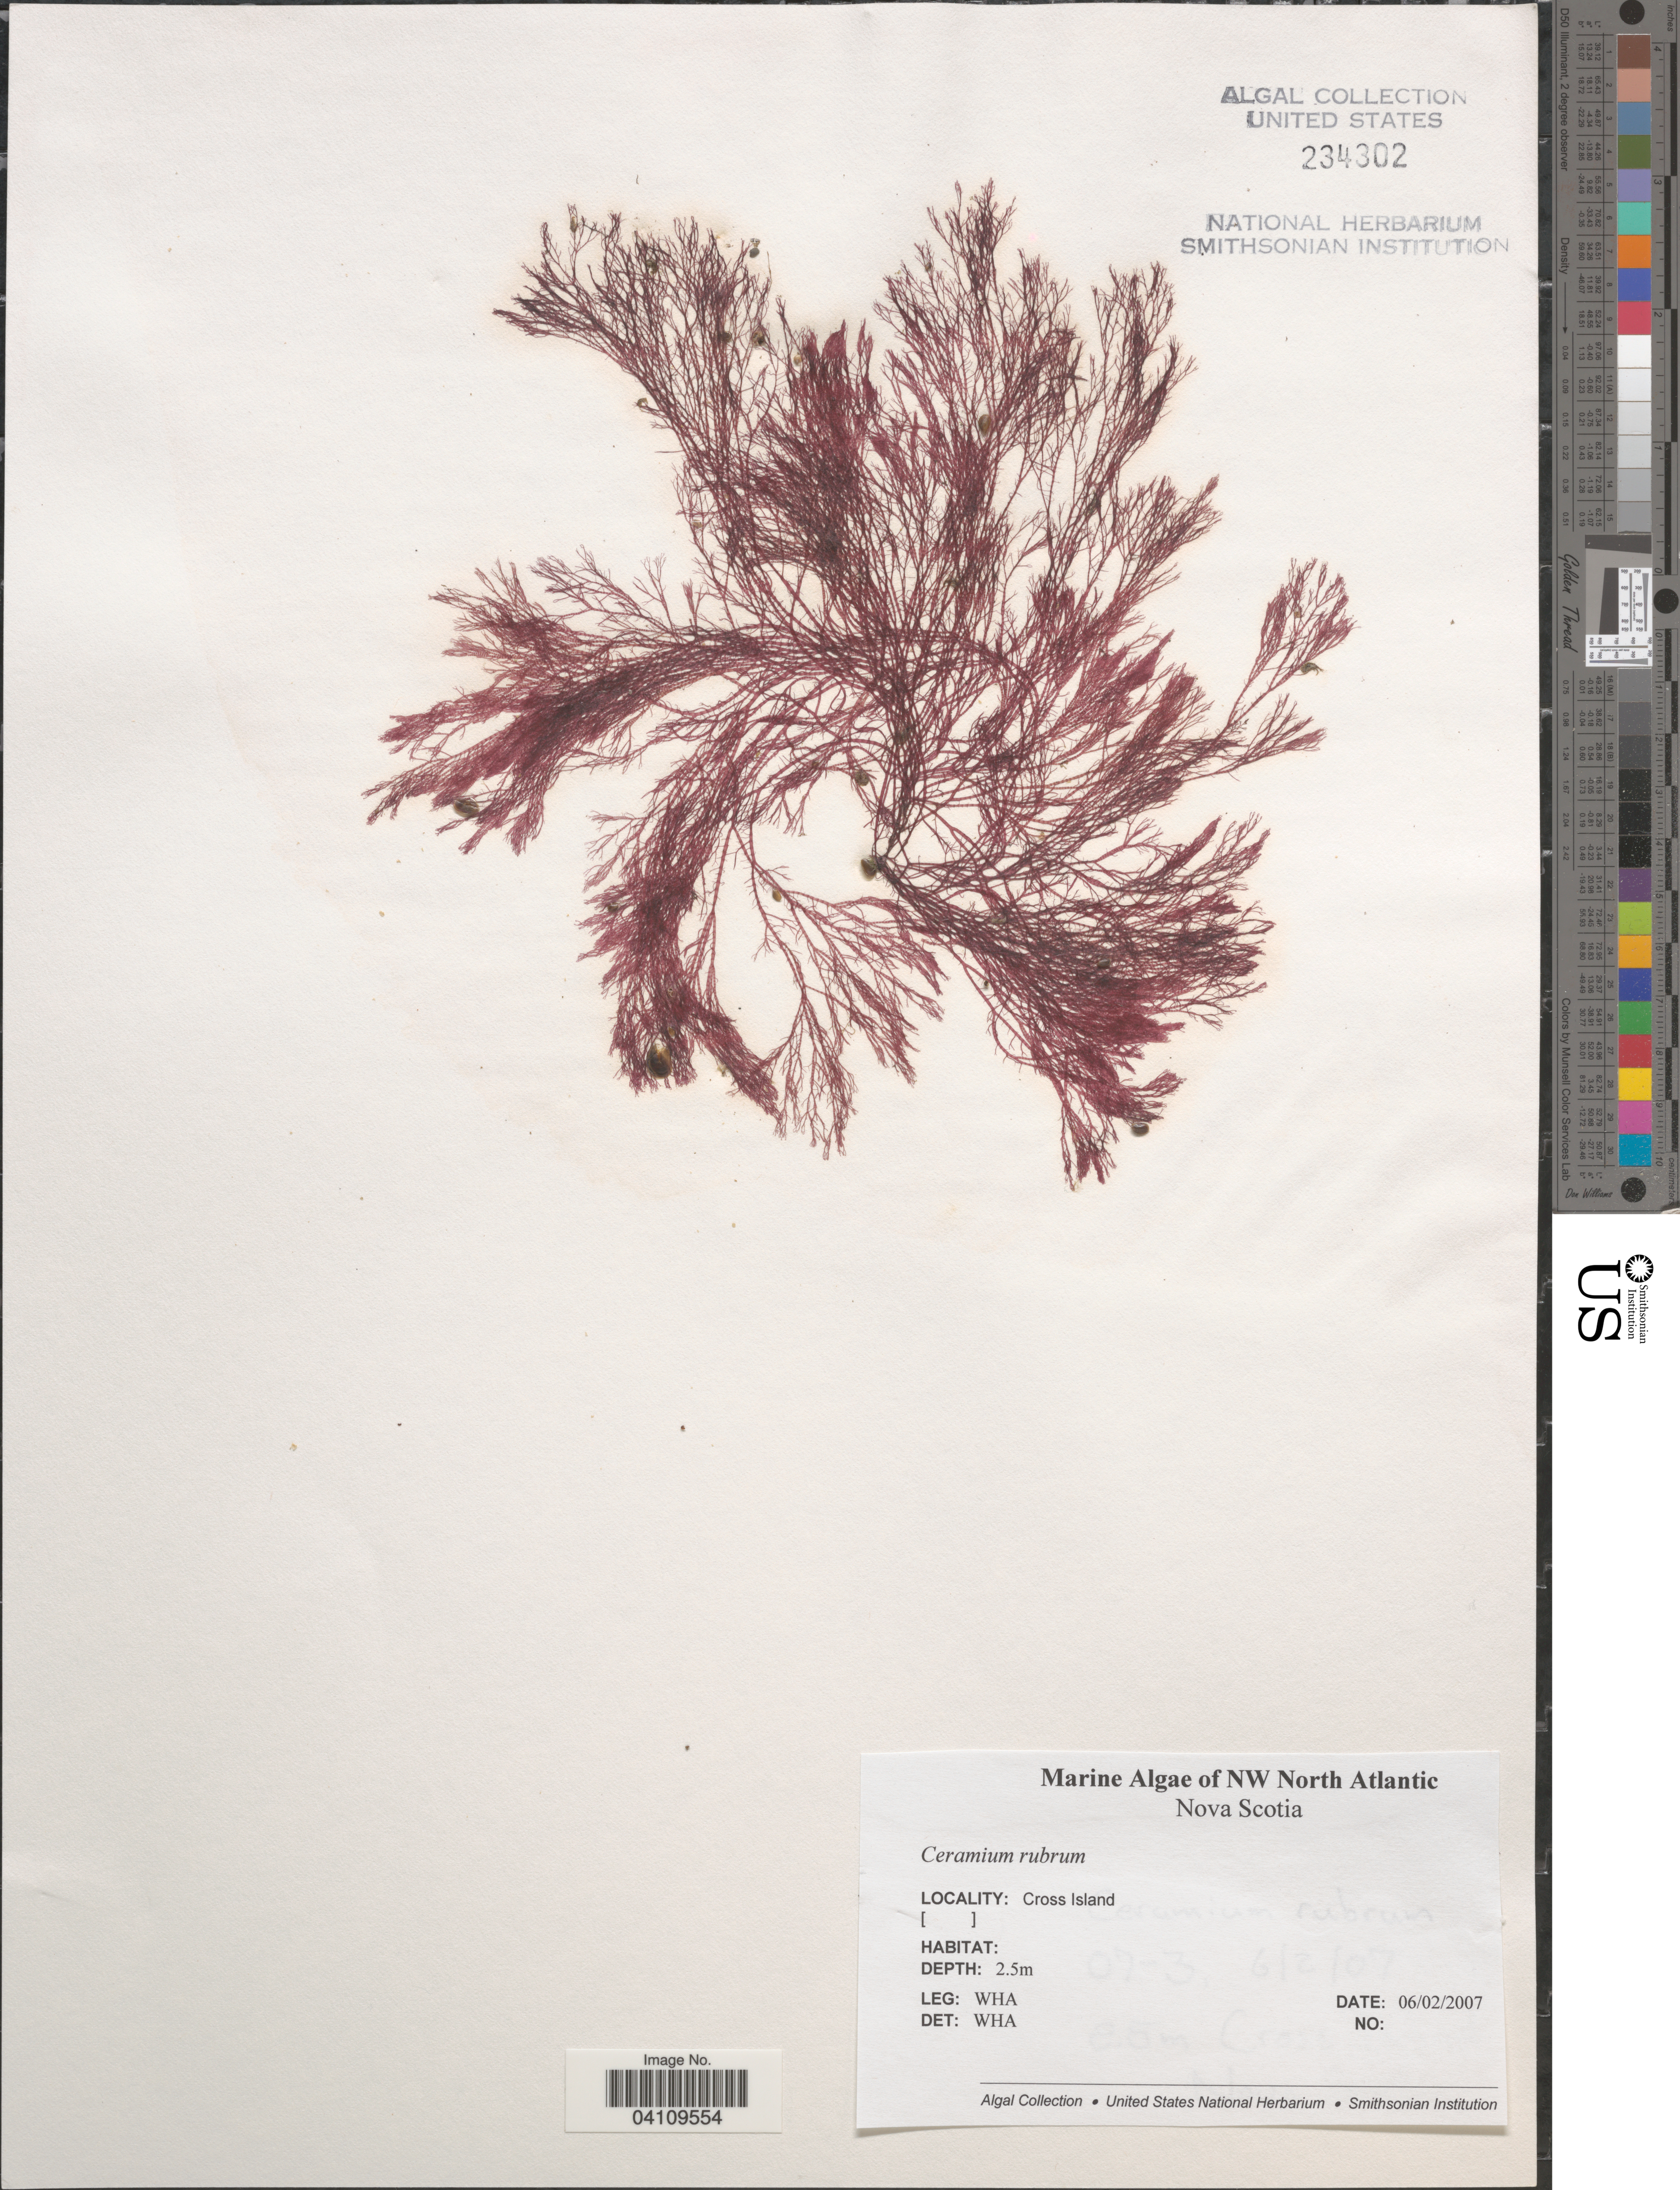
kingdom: Plantae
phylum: Rhodophyta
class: Florideophyceae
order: Ceramiales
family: Ceramiaceae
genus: Ceramium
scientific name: Ceramium rubrum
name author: C. Agardh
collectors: W. H. Adey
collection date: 2007-02-06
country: Canada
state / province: Nova Scotia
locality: NW North Atlantic. Cross Island.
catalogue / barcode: US 234302